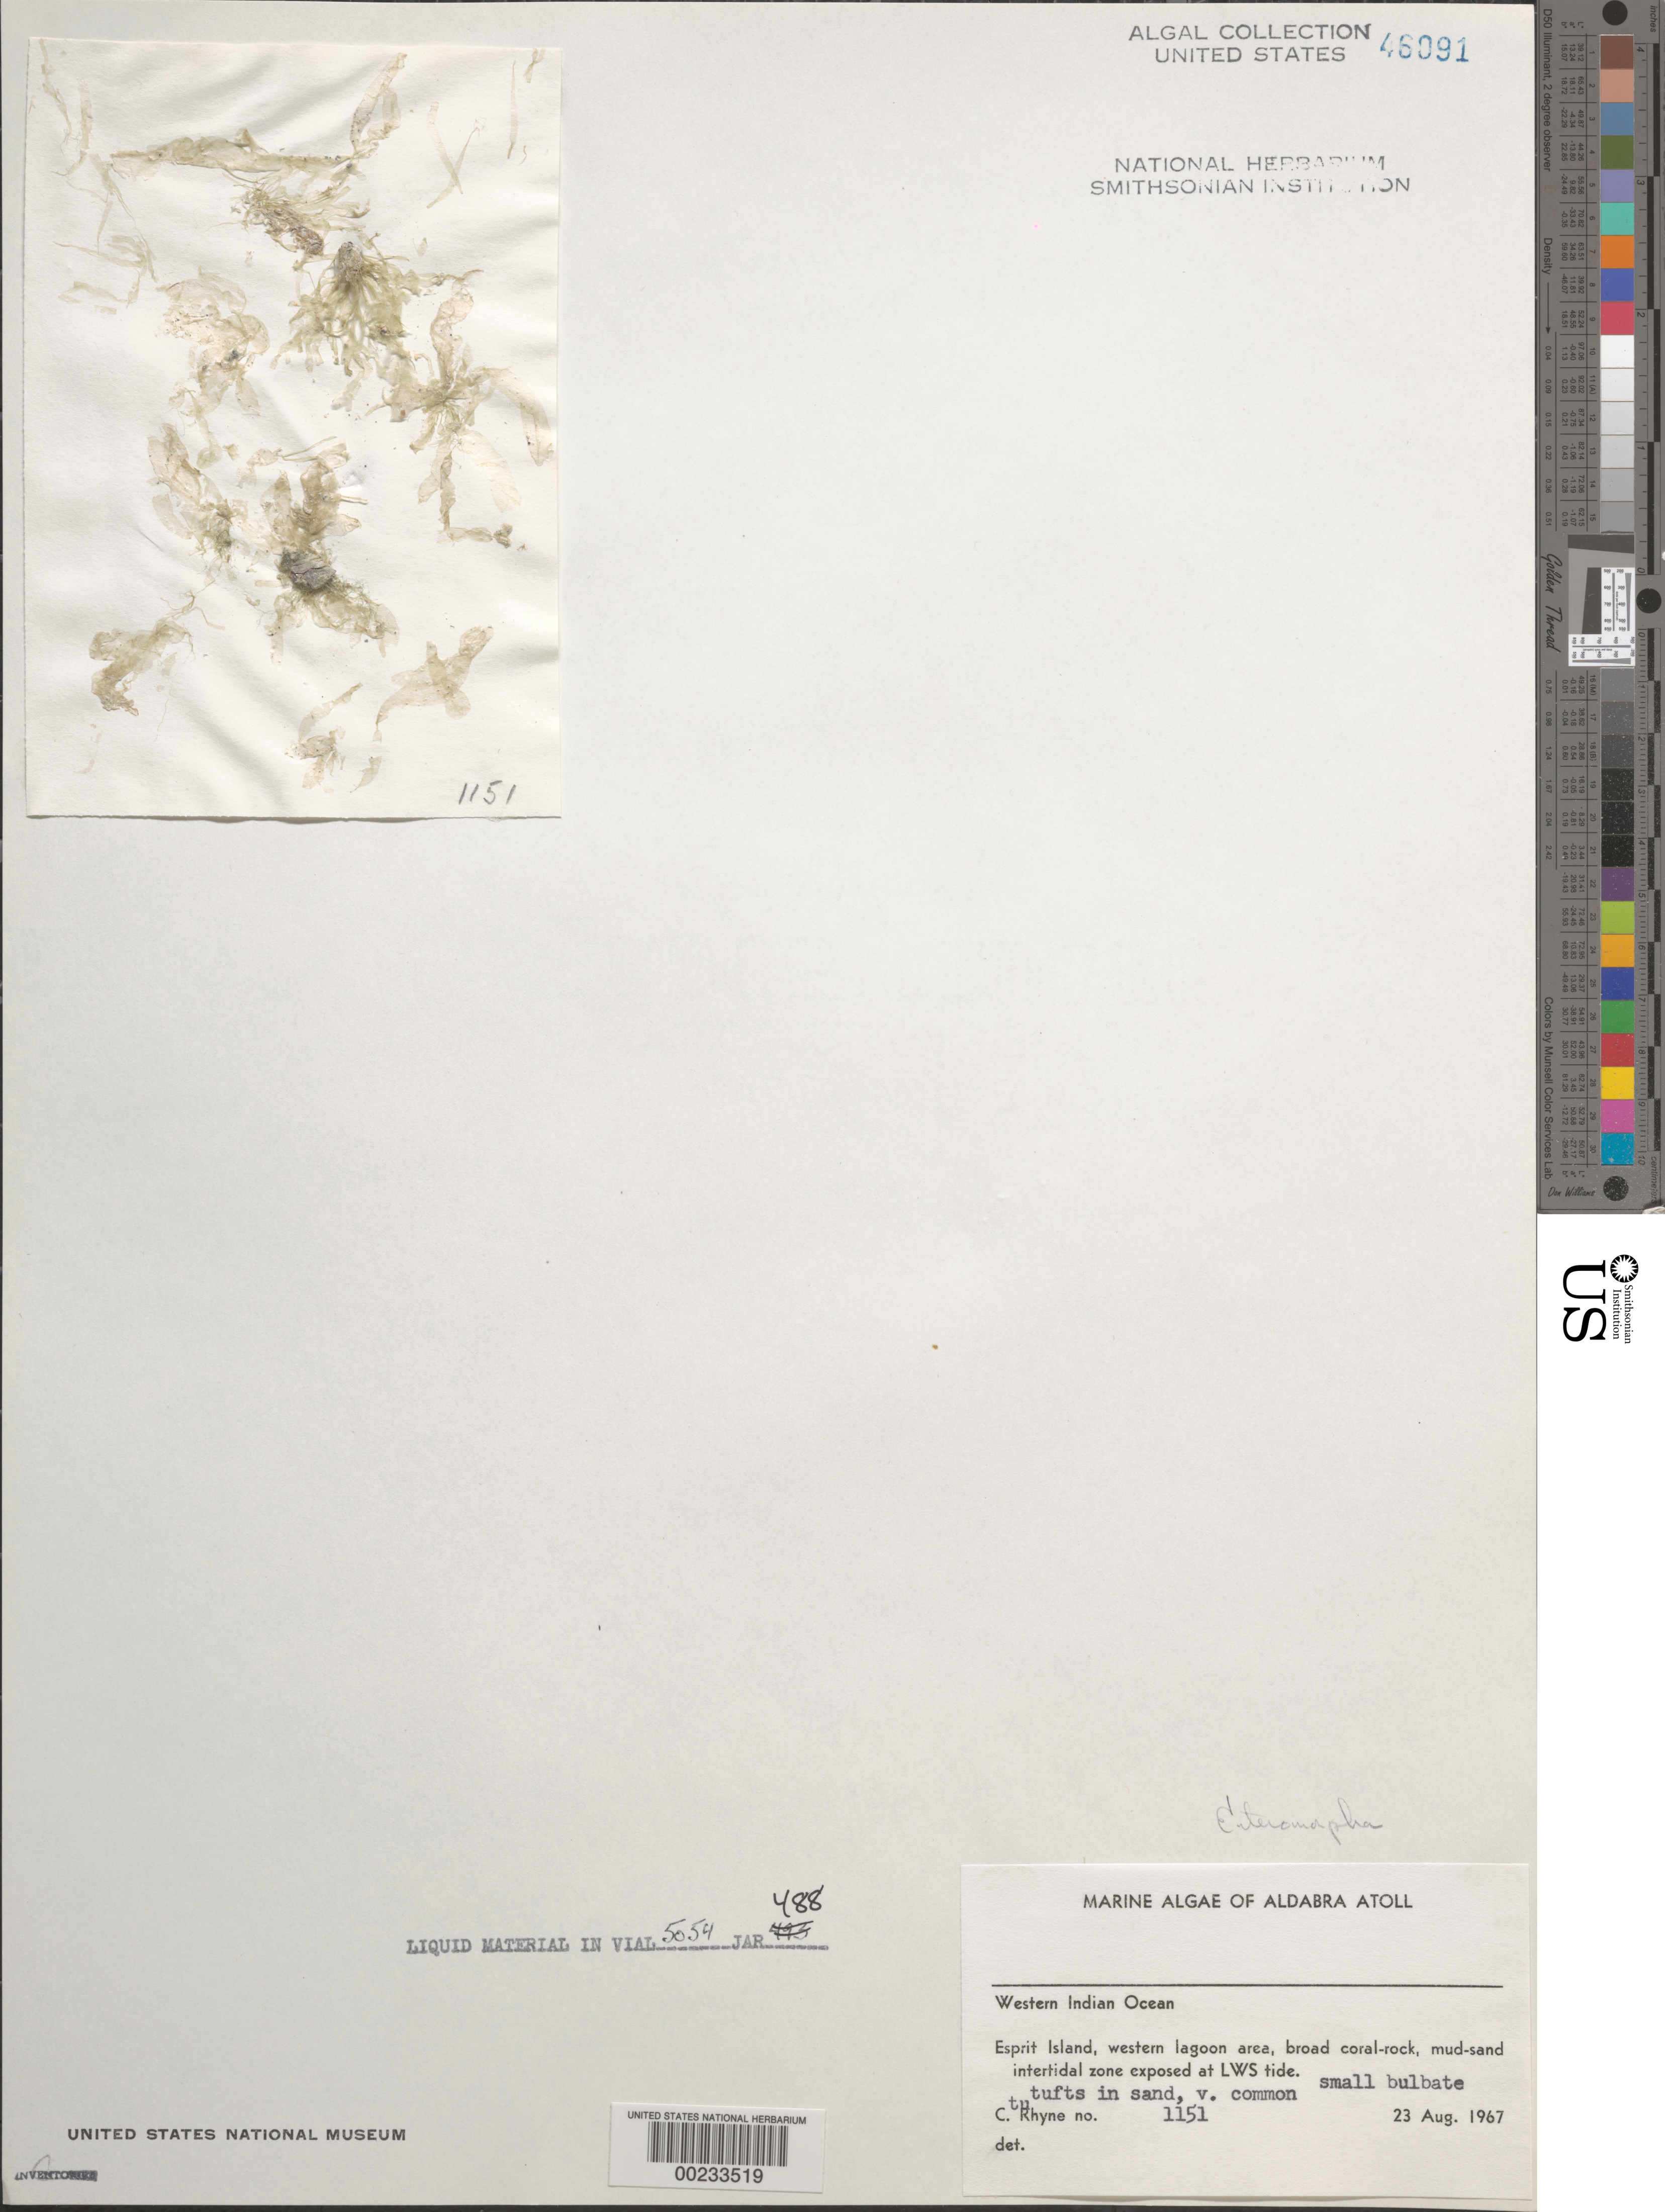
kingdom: Plantae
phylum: Chlorophyta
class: Ulvophyceae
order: Ulvales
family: Ulvaceae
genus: Ulva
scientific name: Ulva sp.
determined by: Algae name updating Project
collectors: C. Rhyne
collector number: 1151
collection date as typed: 23 Aug 1967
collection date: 1967-08-23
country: Seychelles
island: Aldabra Atoll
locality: Ile Esprit, Western lagoon area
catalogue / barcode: US 46091